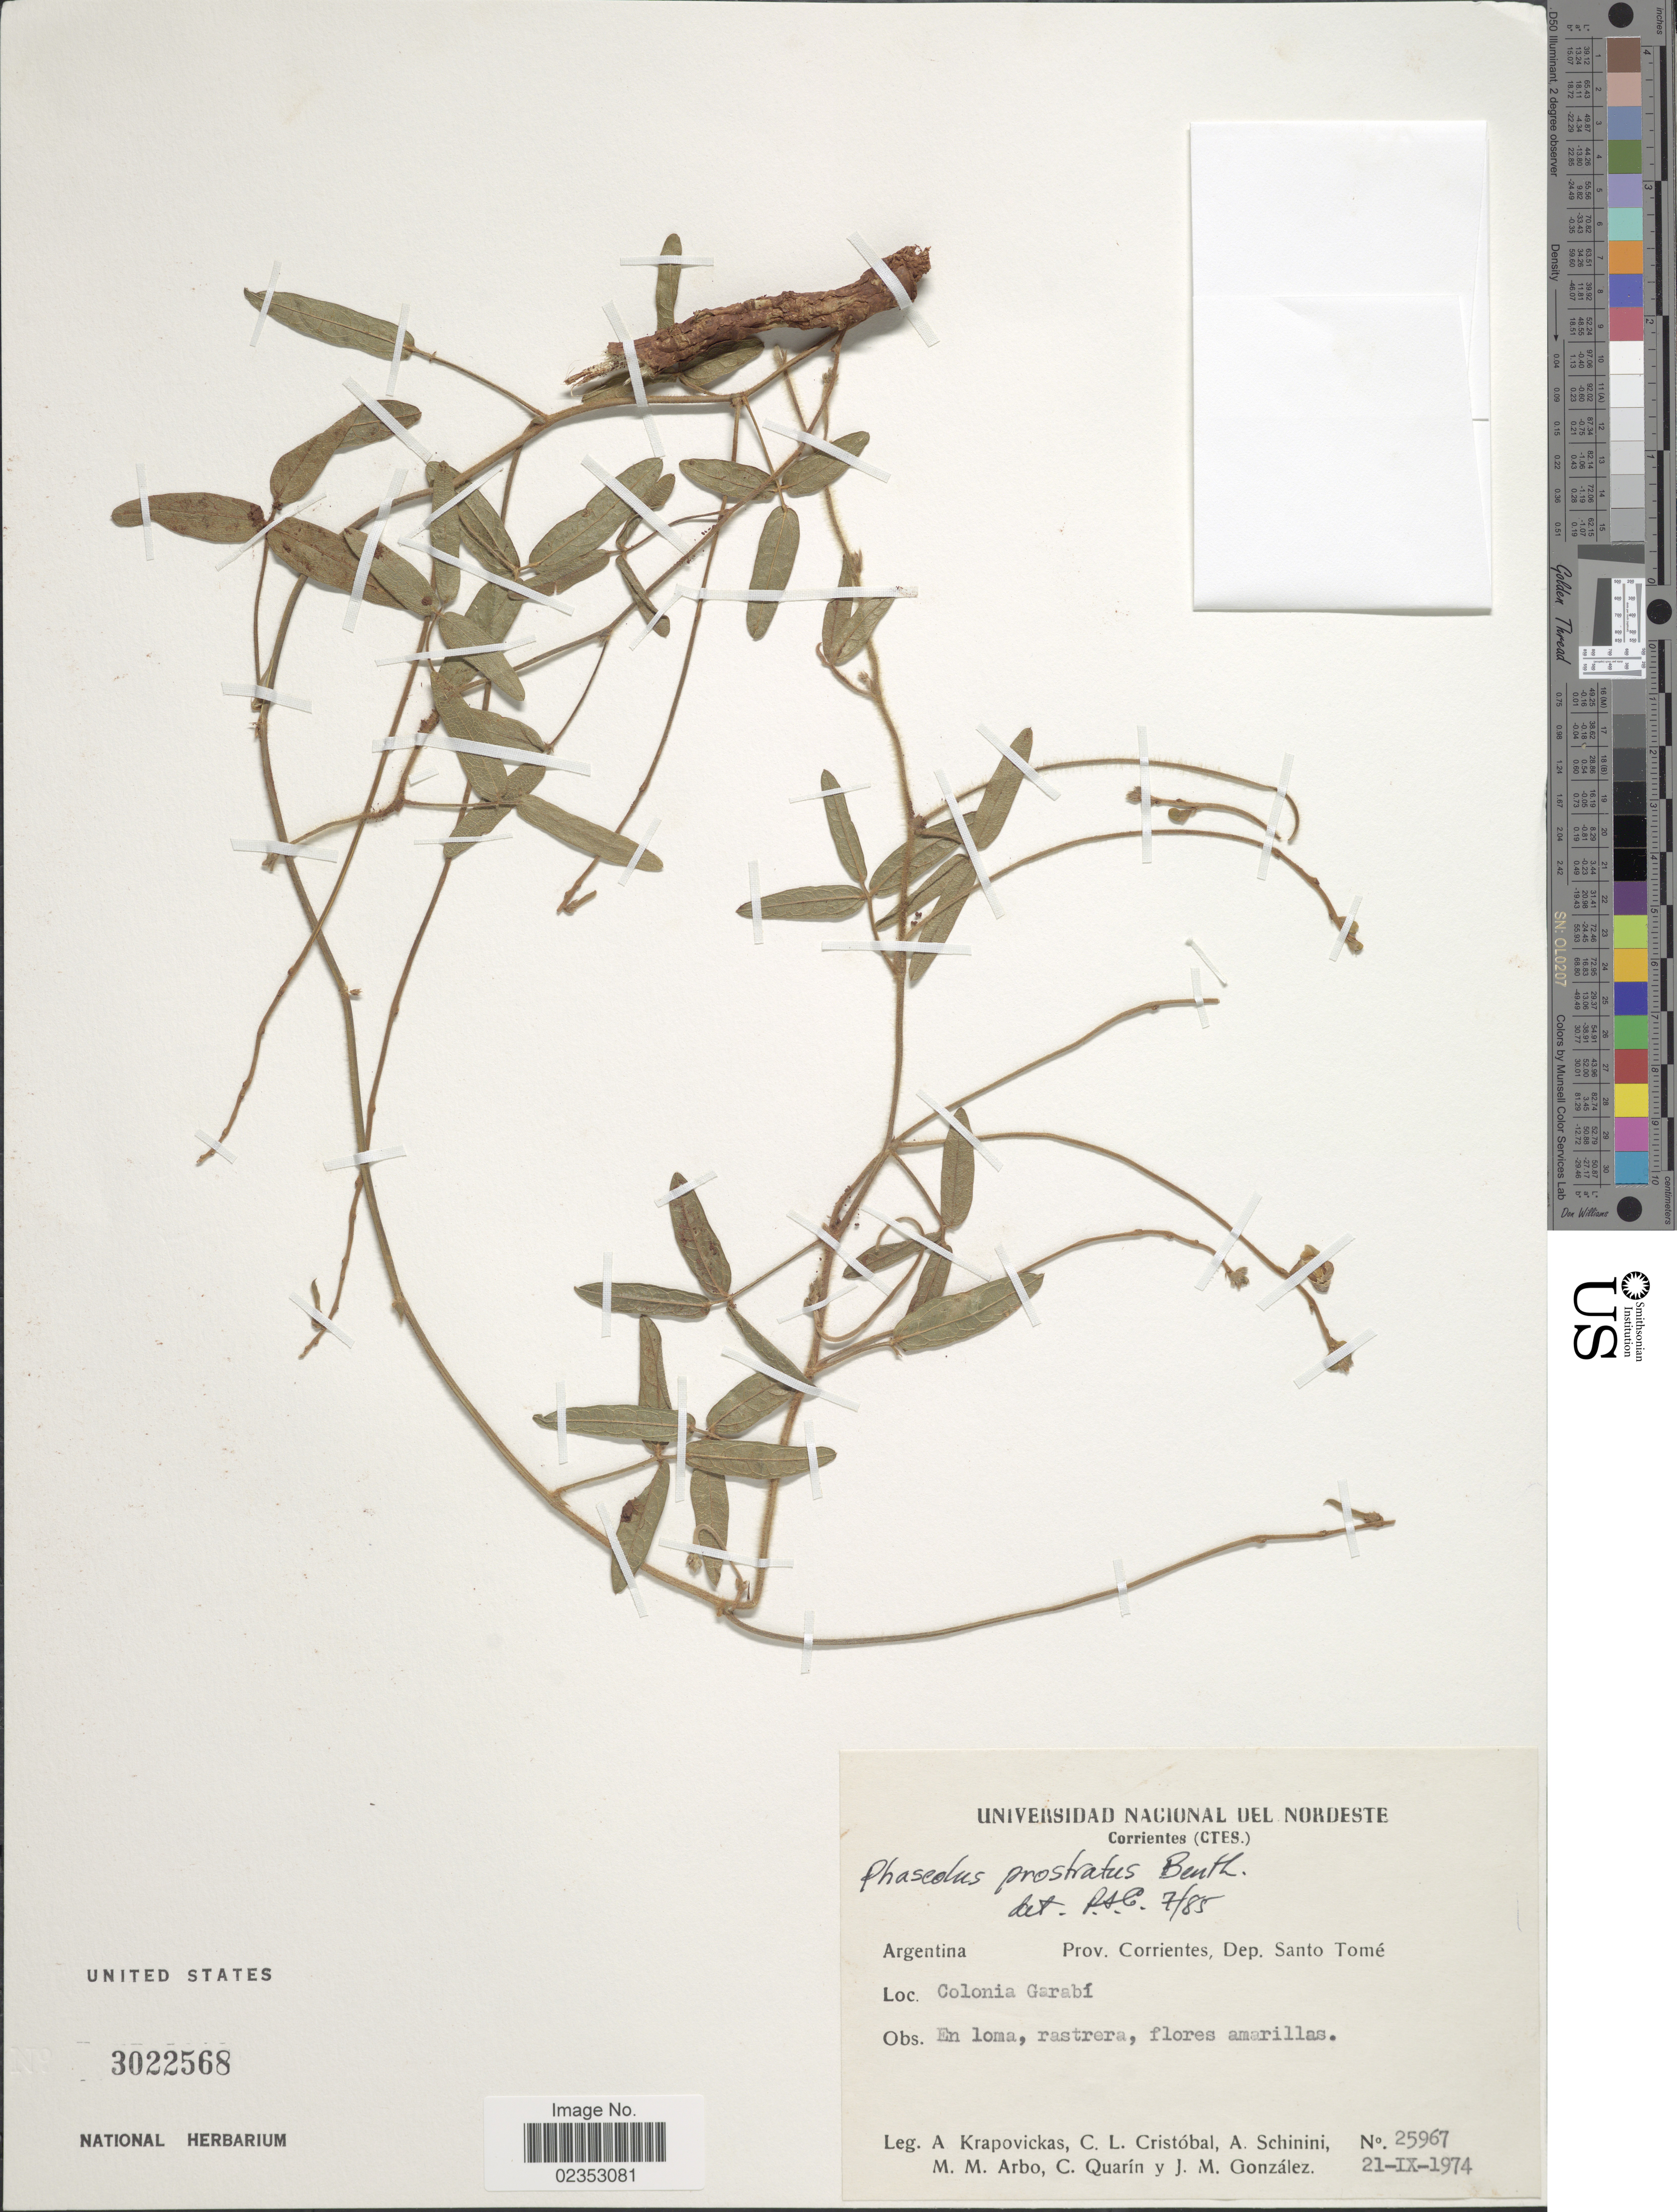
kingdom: Plantae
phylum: Tracheophyta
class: Magnoliopsida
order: Fabales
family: Fabaceae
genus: Macroptilium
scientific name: Macroptilium prostratum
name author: (Benth.) Urb.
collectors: A. Krapovickas, C. L. Cristóbal, A. Schinini, M. M. Arbo & et al.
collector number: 25967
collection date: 1974-09-21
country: Argentina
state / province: Corrientes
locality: Dep Santo Tomé, Colonia Garabí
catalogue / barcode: US 3022568